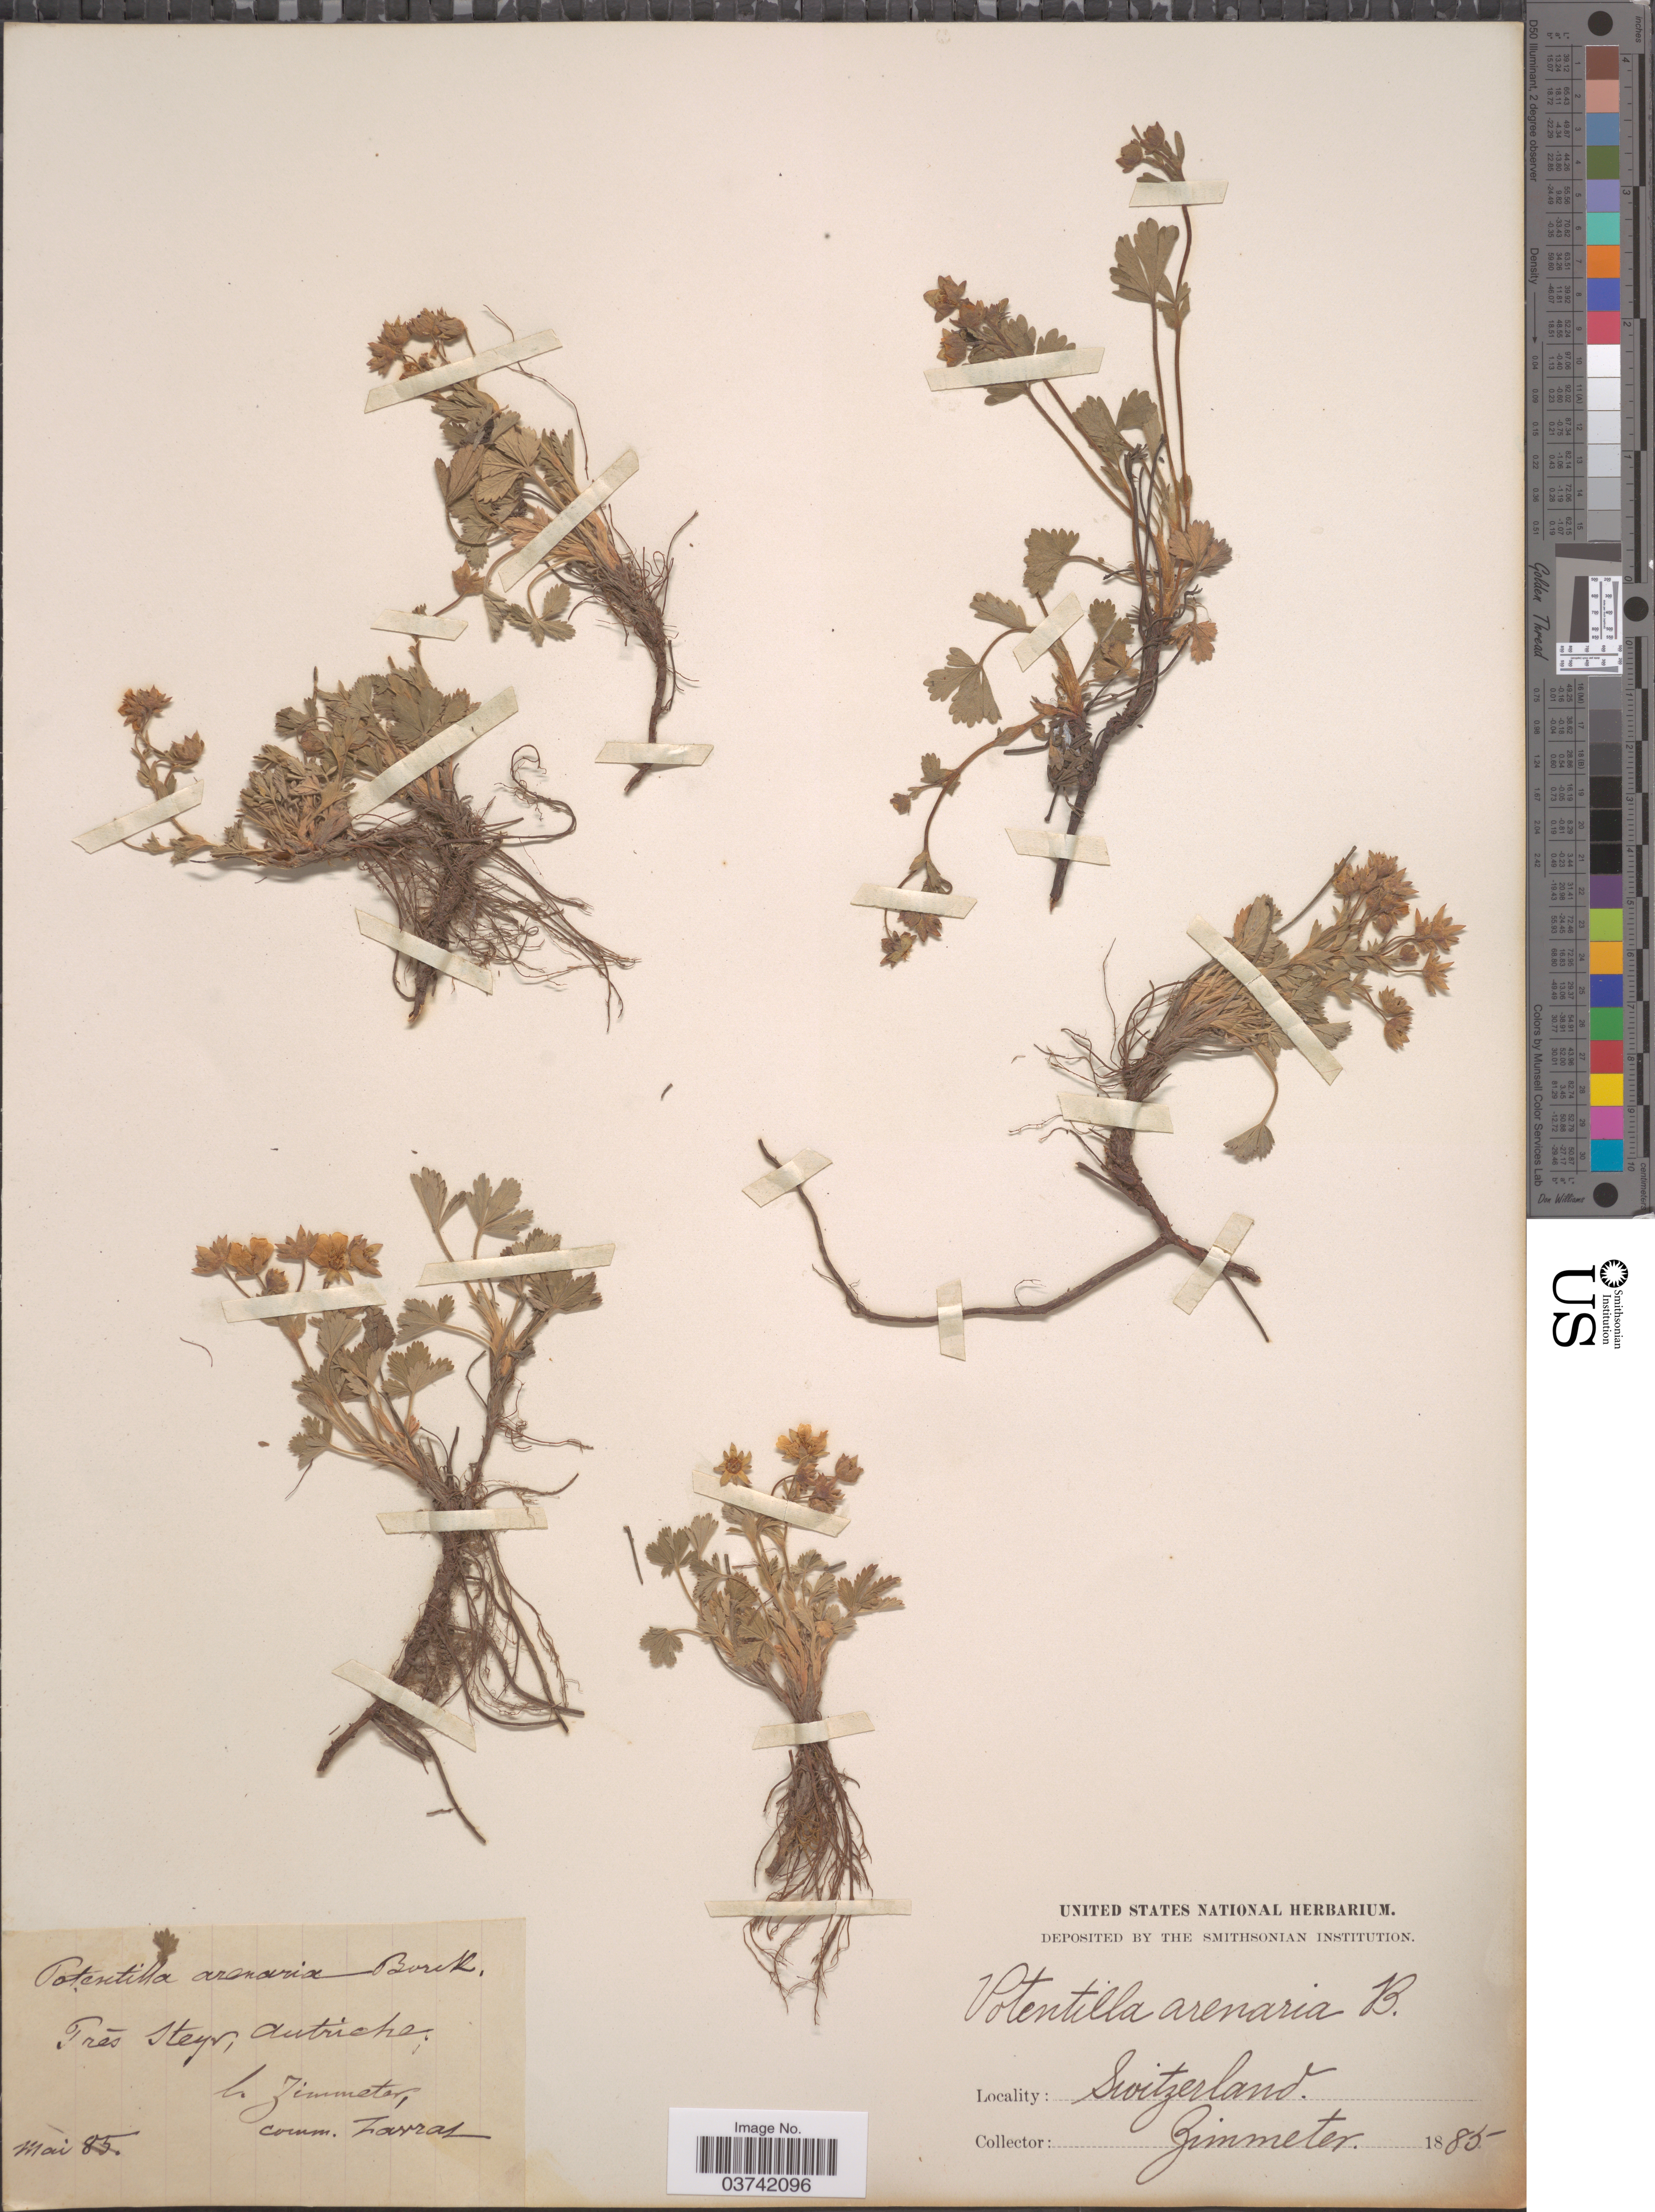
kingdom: Plantae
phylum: Tracheophyta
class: Magnoliopsida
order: Rosales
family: Rosaceae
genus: Potentilla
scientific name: Potentilla arenaria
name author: Borkh. et al.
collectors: A. Zimmeter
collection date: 1885-05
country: Switzerland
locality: Prés Steyr, autriche.